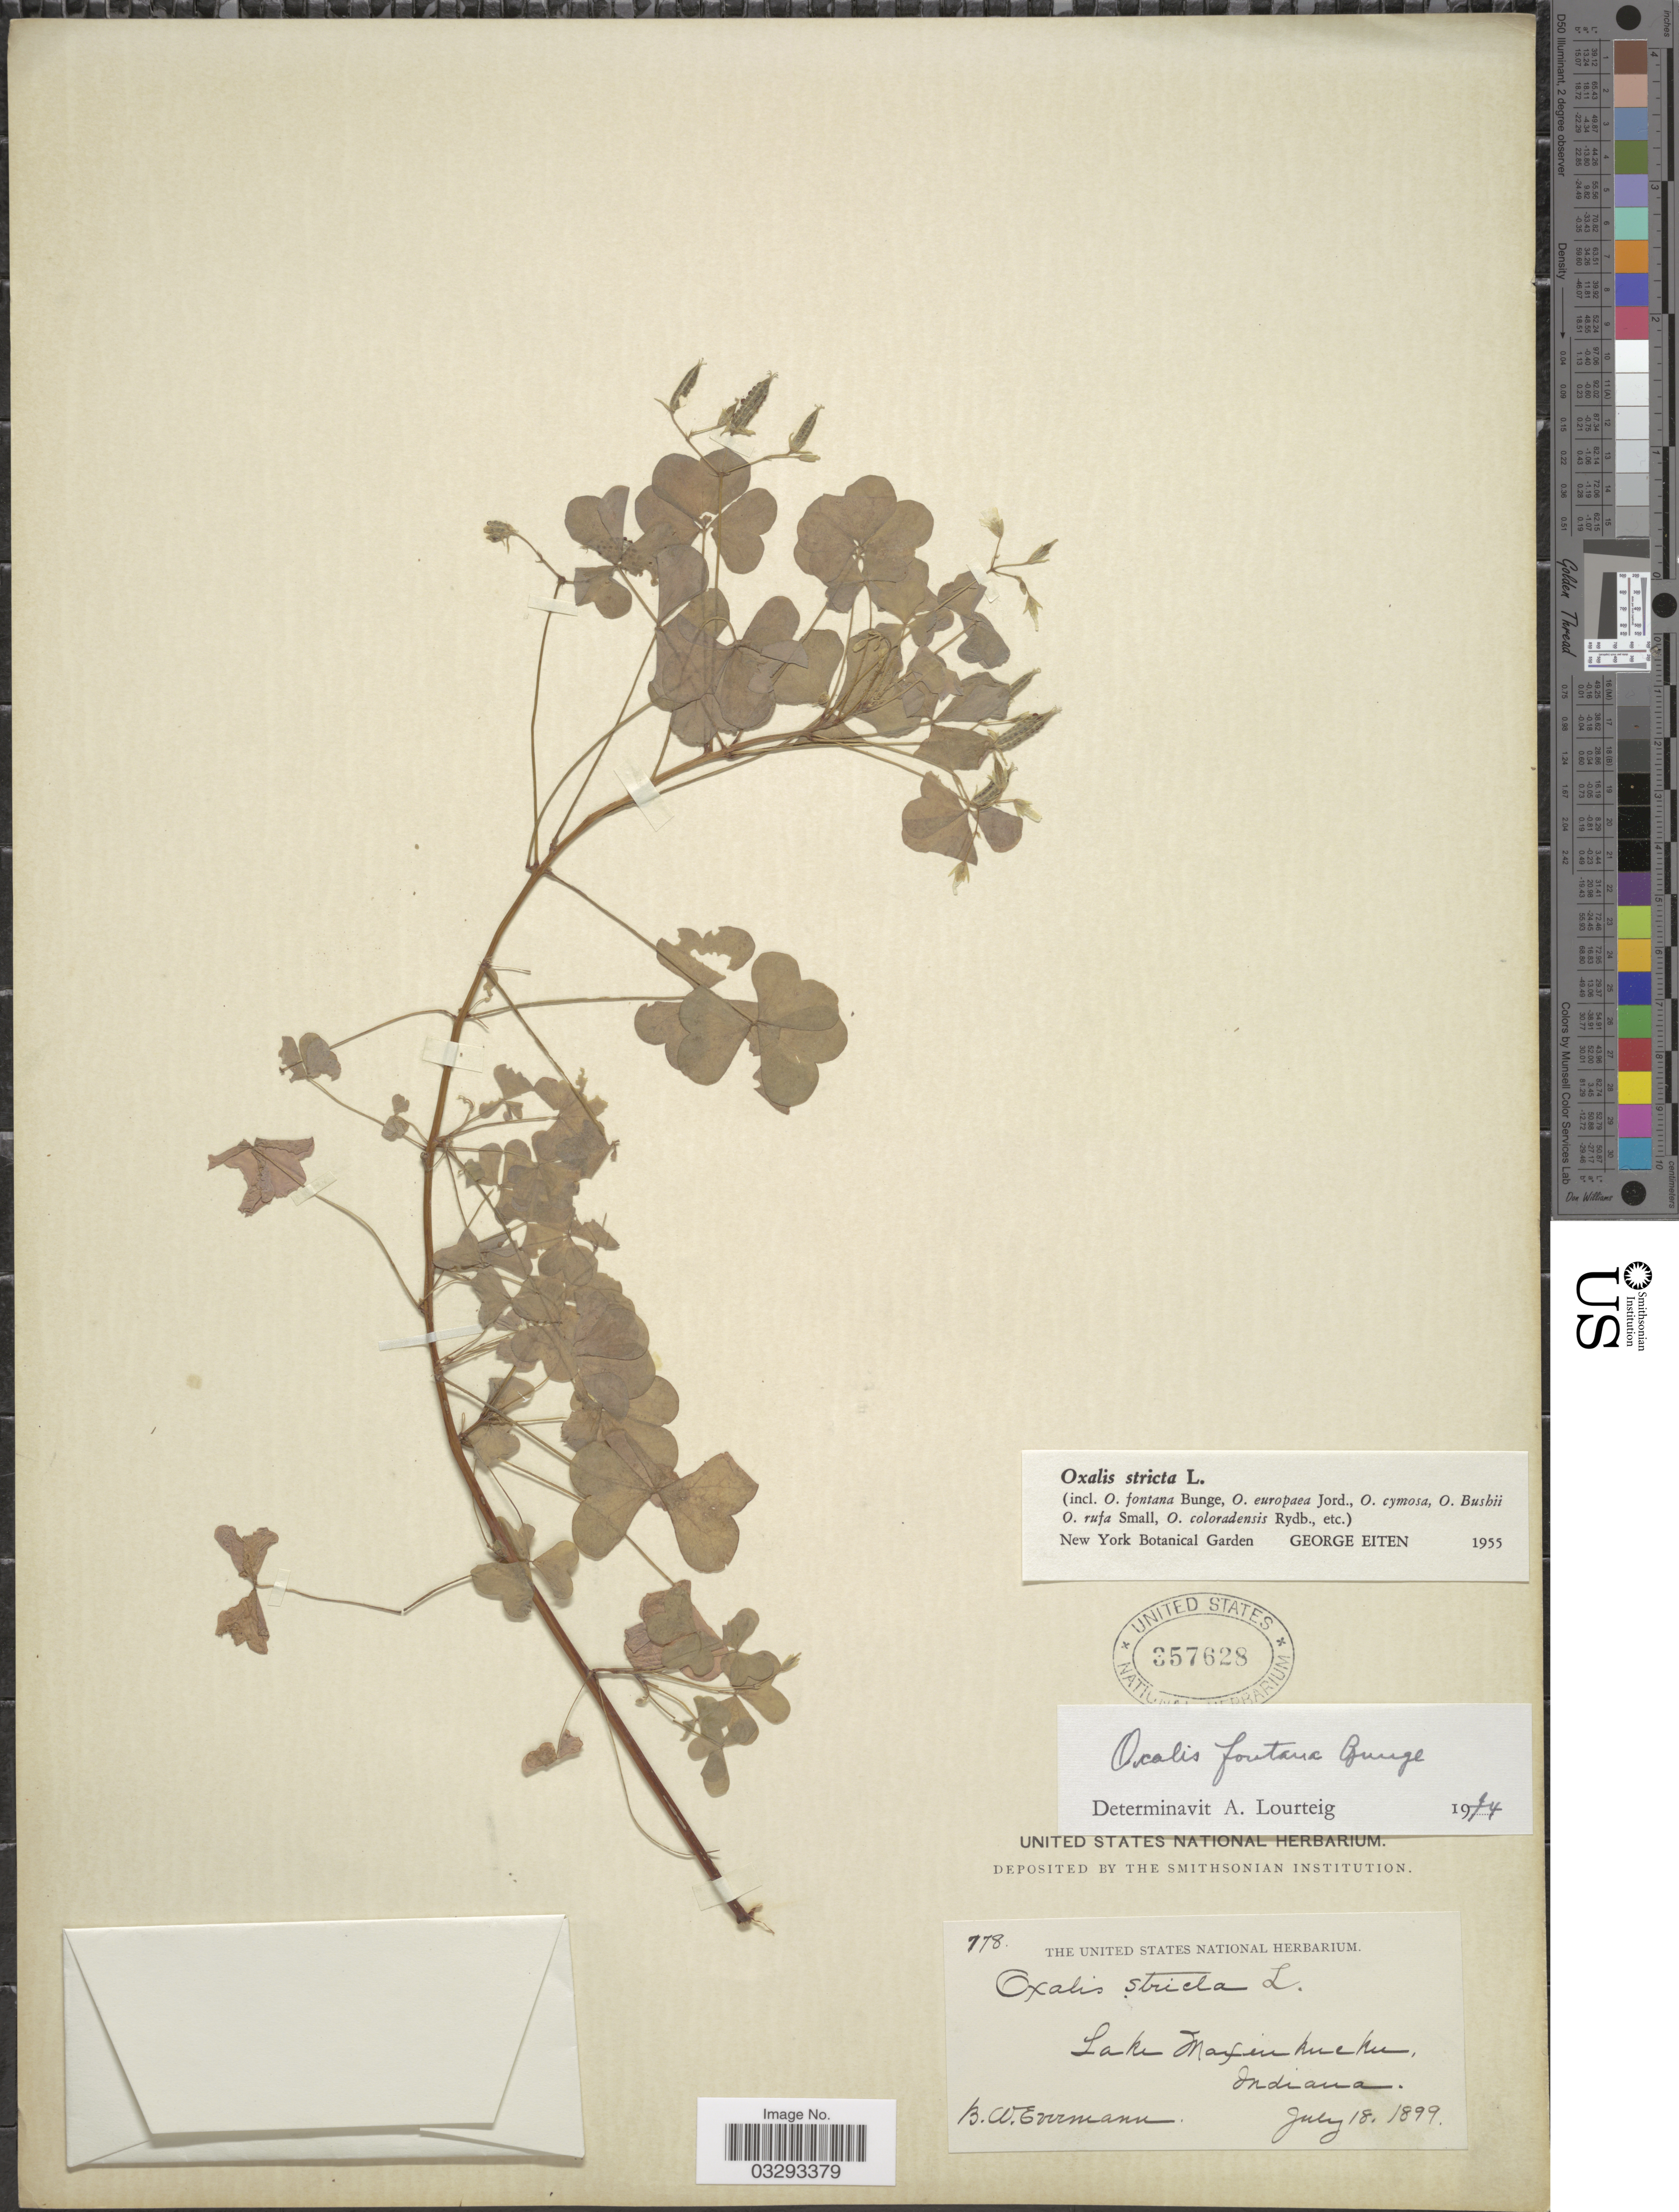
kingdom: Plantae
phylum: Tracheophyta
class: Magnoliopsida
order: Oxalidales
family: Oxalidaceae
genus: Oxalis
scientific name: Oxalis fontana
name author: Bunge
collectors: B. W. Evermann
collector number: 778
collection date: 1899-07-18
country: United States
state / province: Indiana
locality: Lake Maxinkuckee.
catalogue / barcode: US 357628